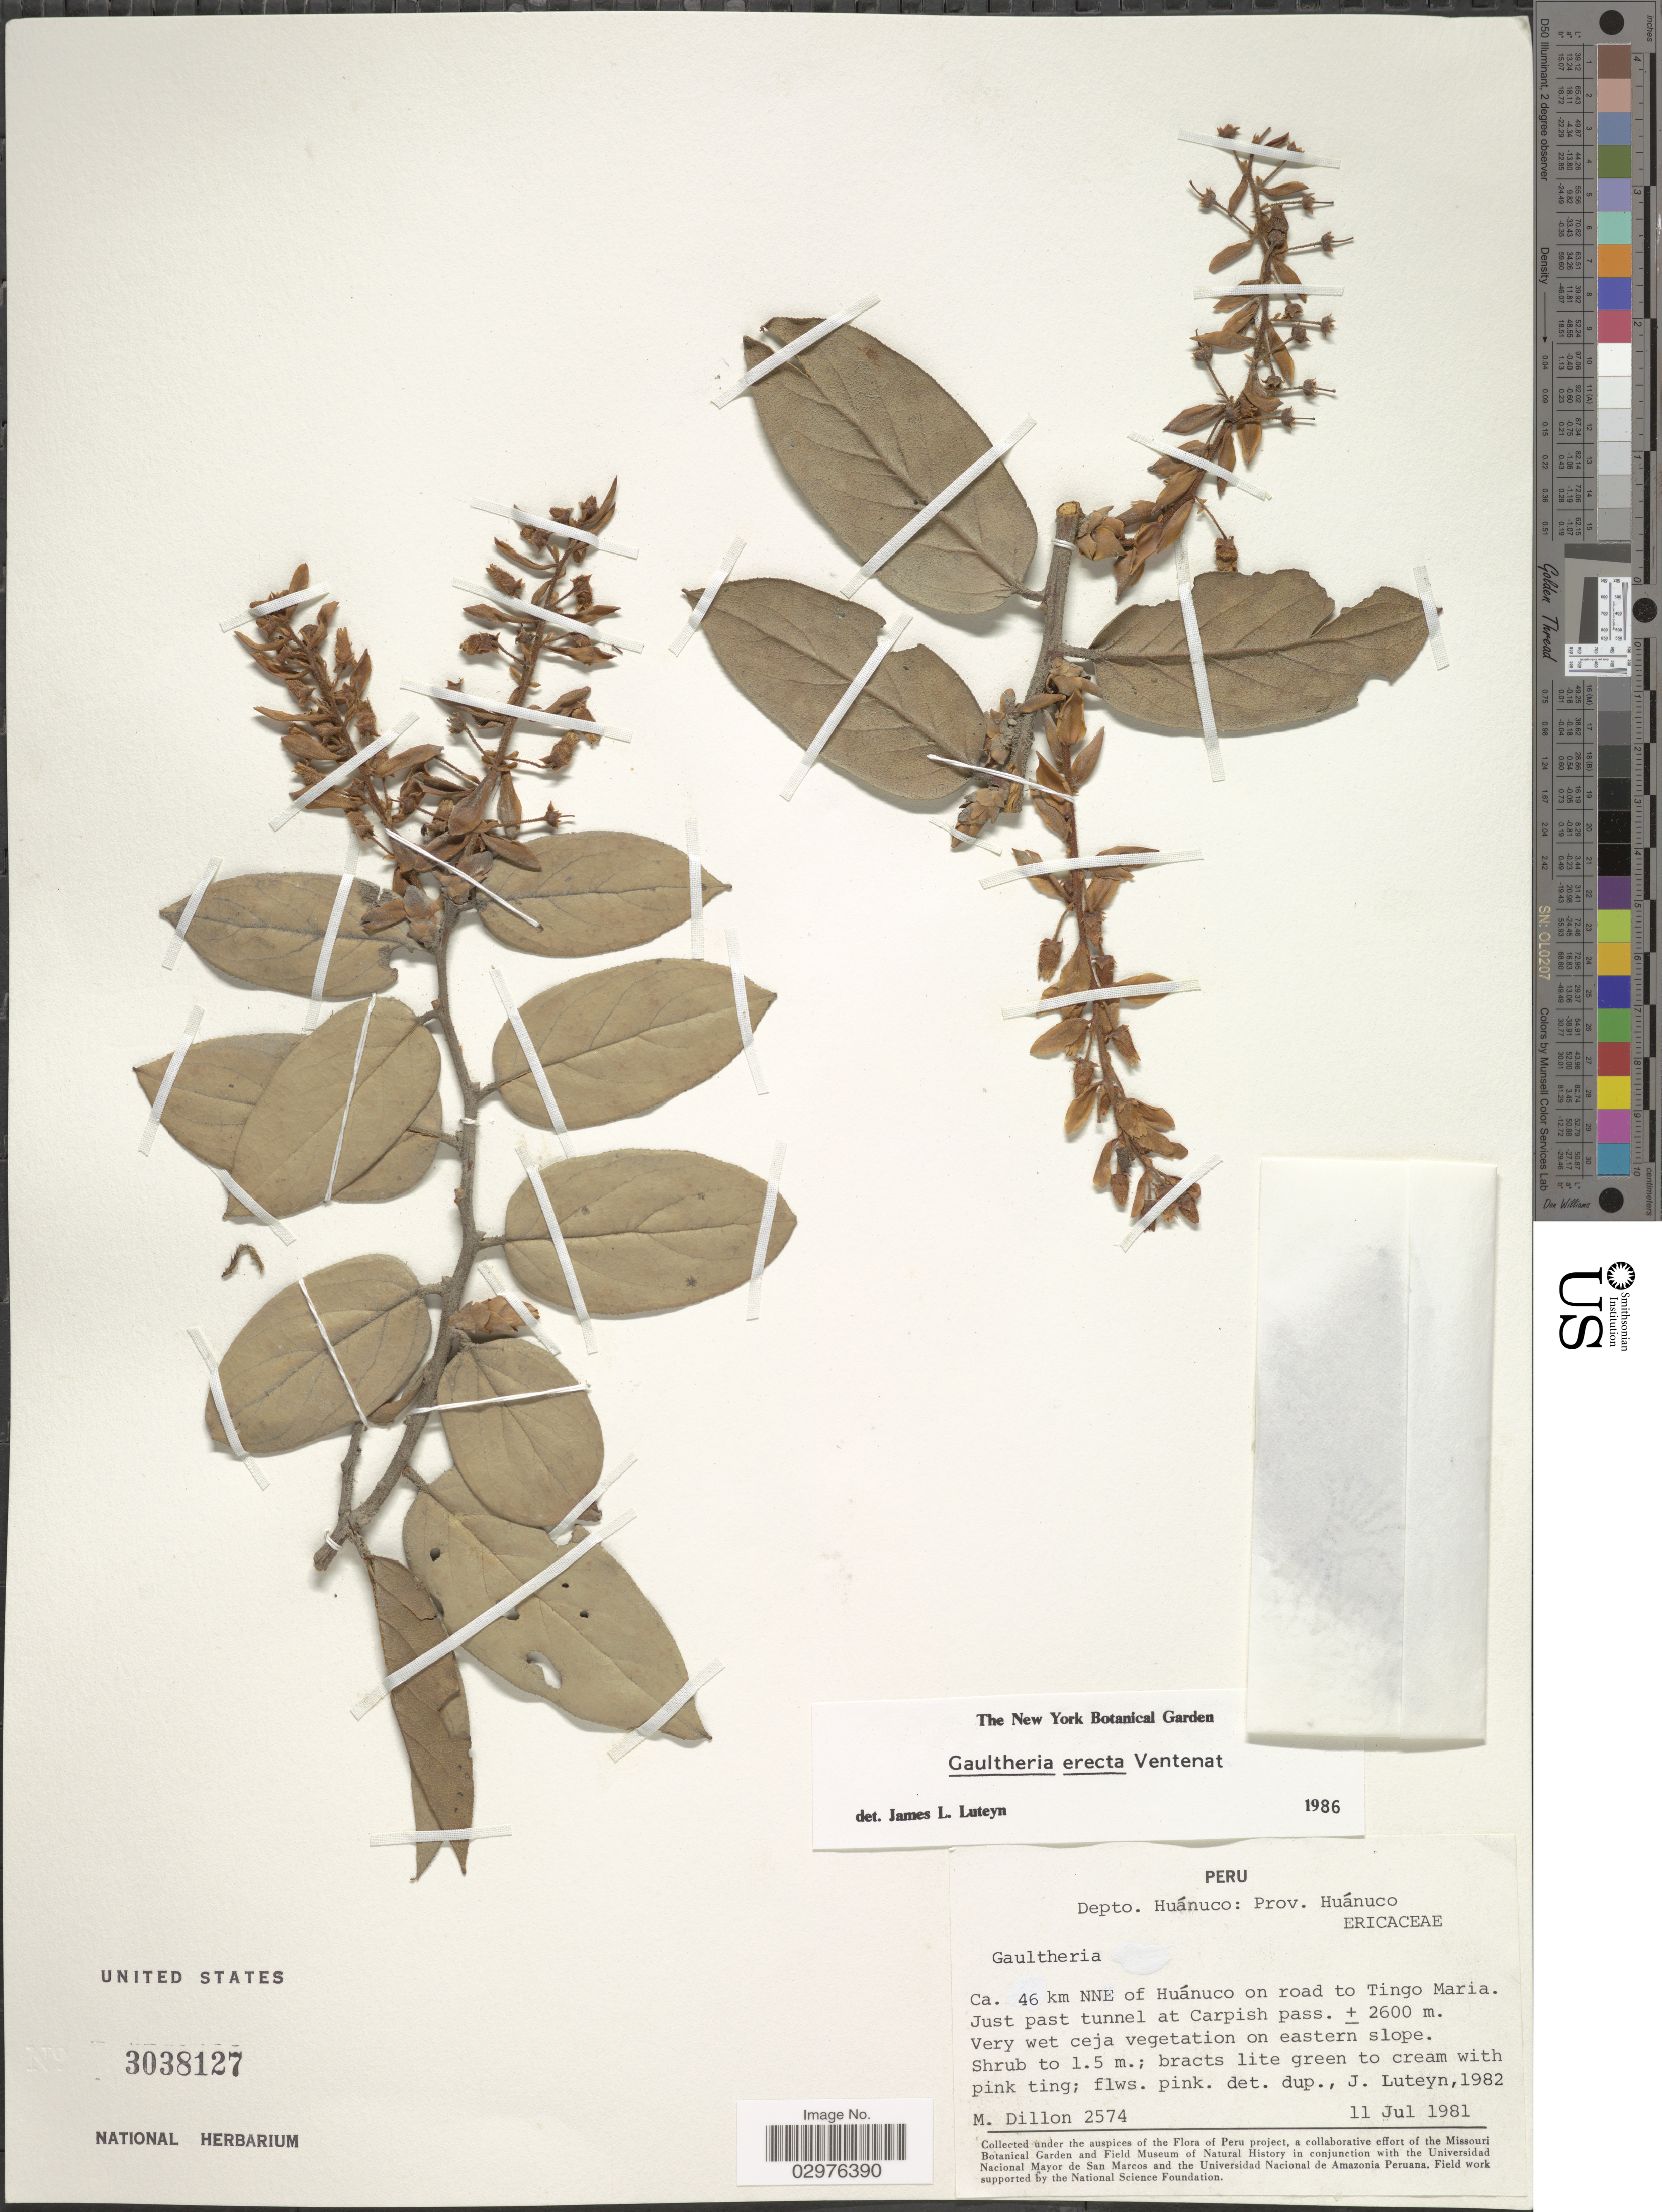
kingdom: Plantae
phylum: Tracheophyta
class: Magnoliopsida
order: Ericales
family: Ericaceae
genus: Gaultheria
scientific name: Gaultheria erecta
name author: Vent.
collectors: M. O. Dillon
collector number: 2574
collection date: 1981-07-11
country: Peru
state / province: Huánuco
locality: Depto. Huánuco: Prov. Huánuco. Ca. 46 km NNE of Huánuco on road to Tingo Maria. Just pass tunnel at Carpish pass.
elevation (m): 2600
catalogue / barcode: US 3038127